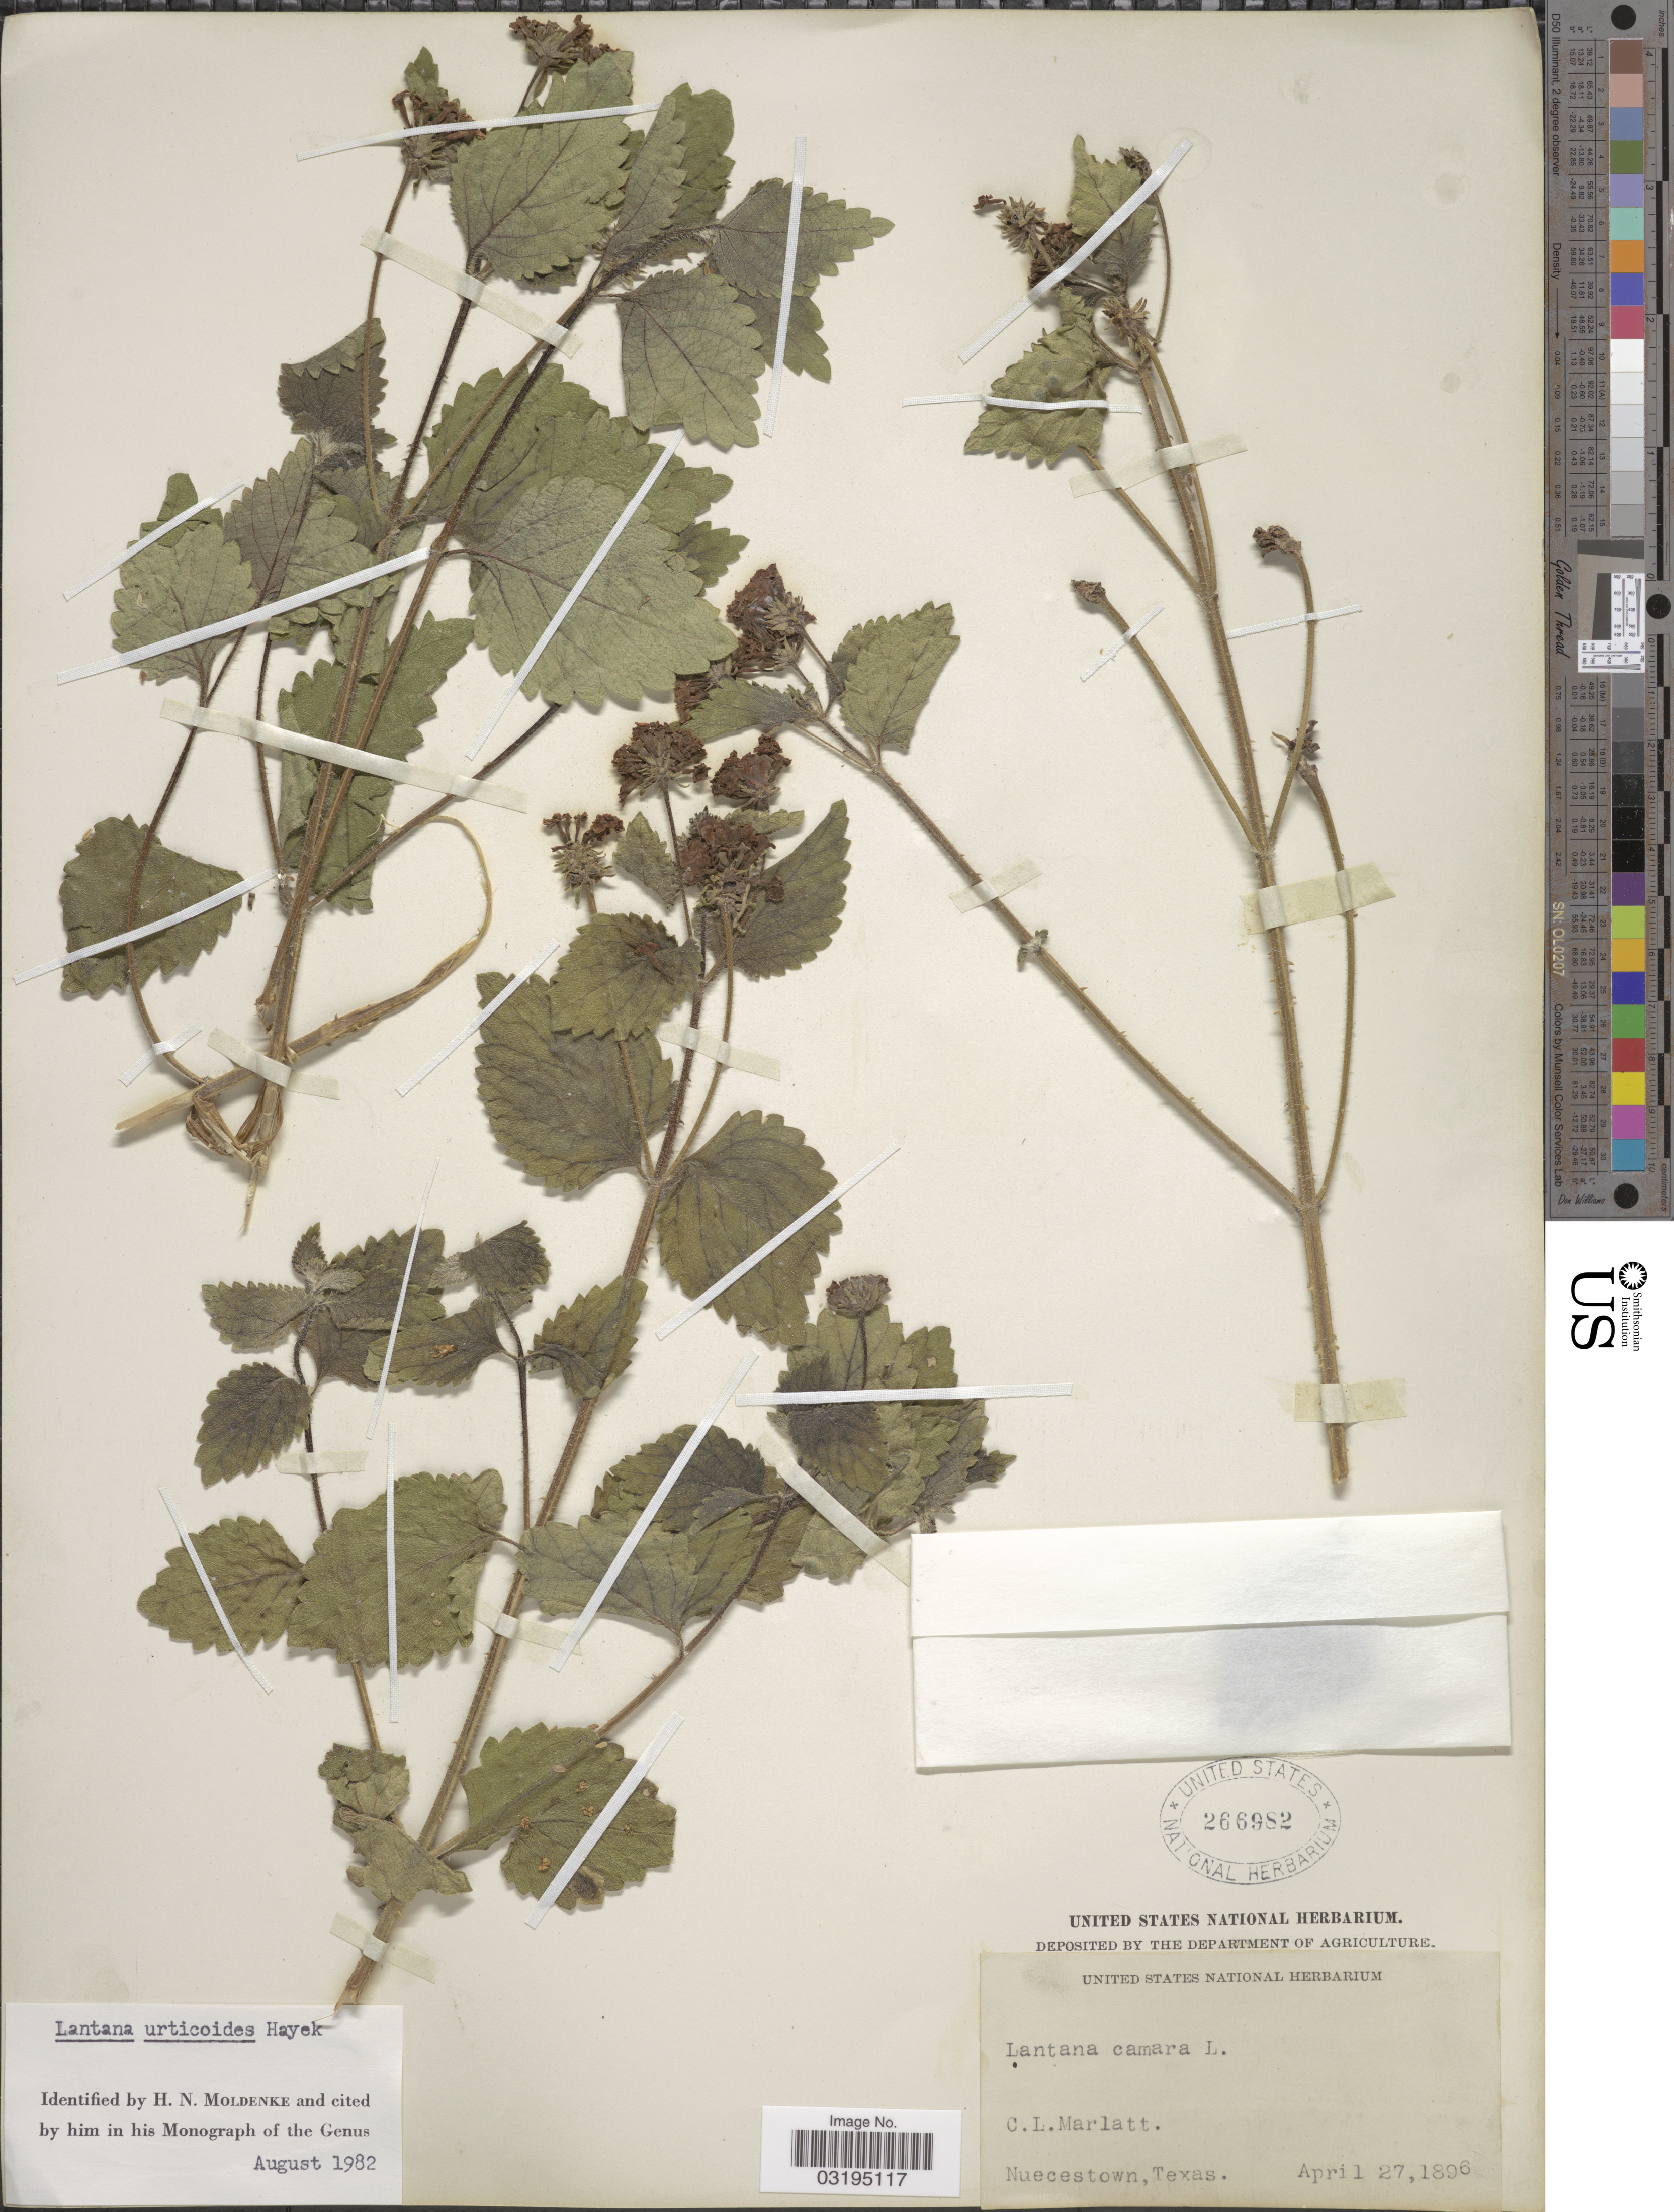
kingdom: Plantae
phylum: Tracheophyta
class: Magnoliopsida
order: Lamiales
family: Verbenaceae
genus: Lantana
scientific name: Lantana urticoides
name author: Hayek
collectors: C. Marlatt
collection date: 1896-04-27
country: United States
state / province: Texas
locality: Nuecestown.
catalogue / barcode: US 266982